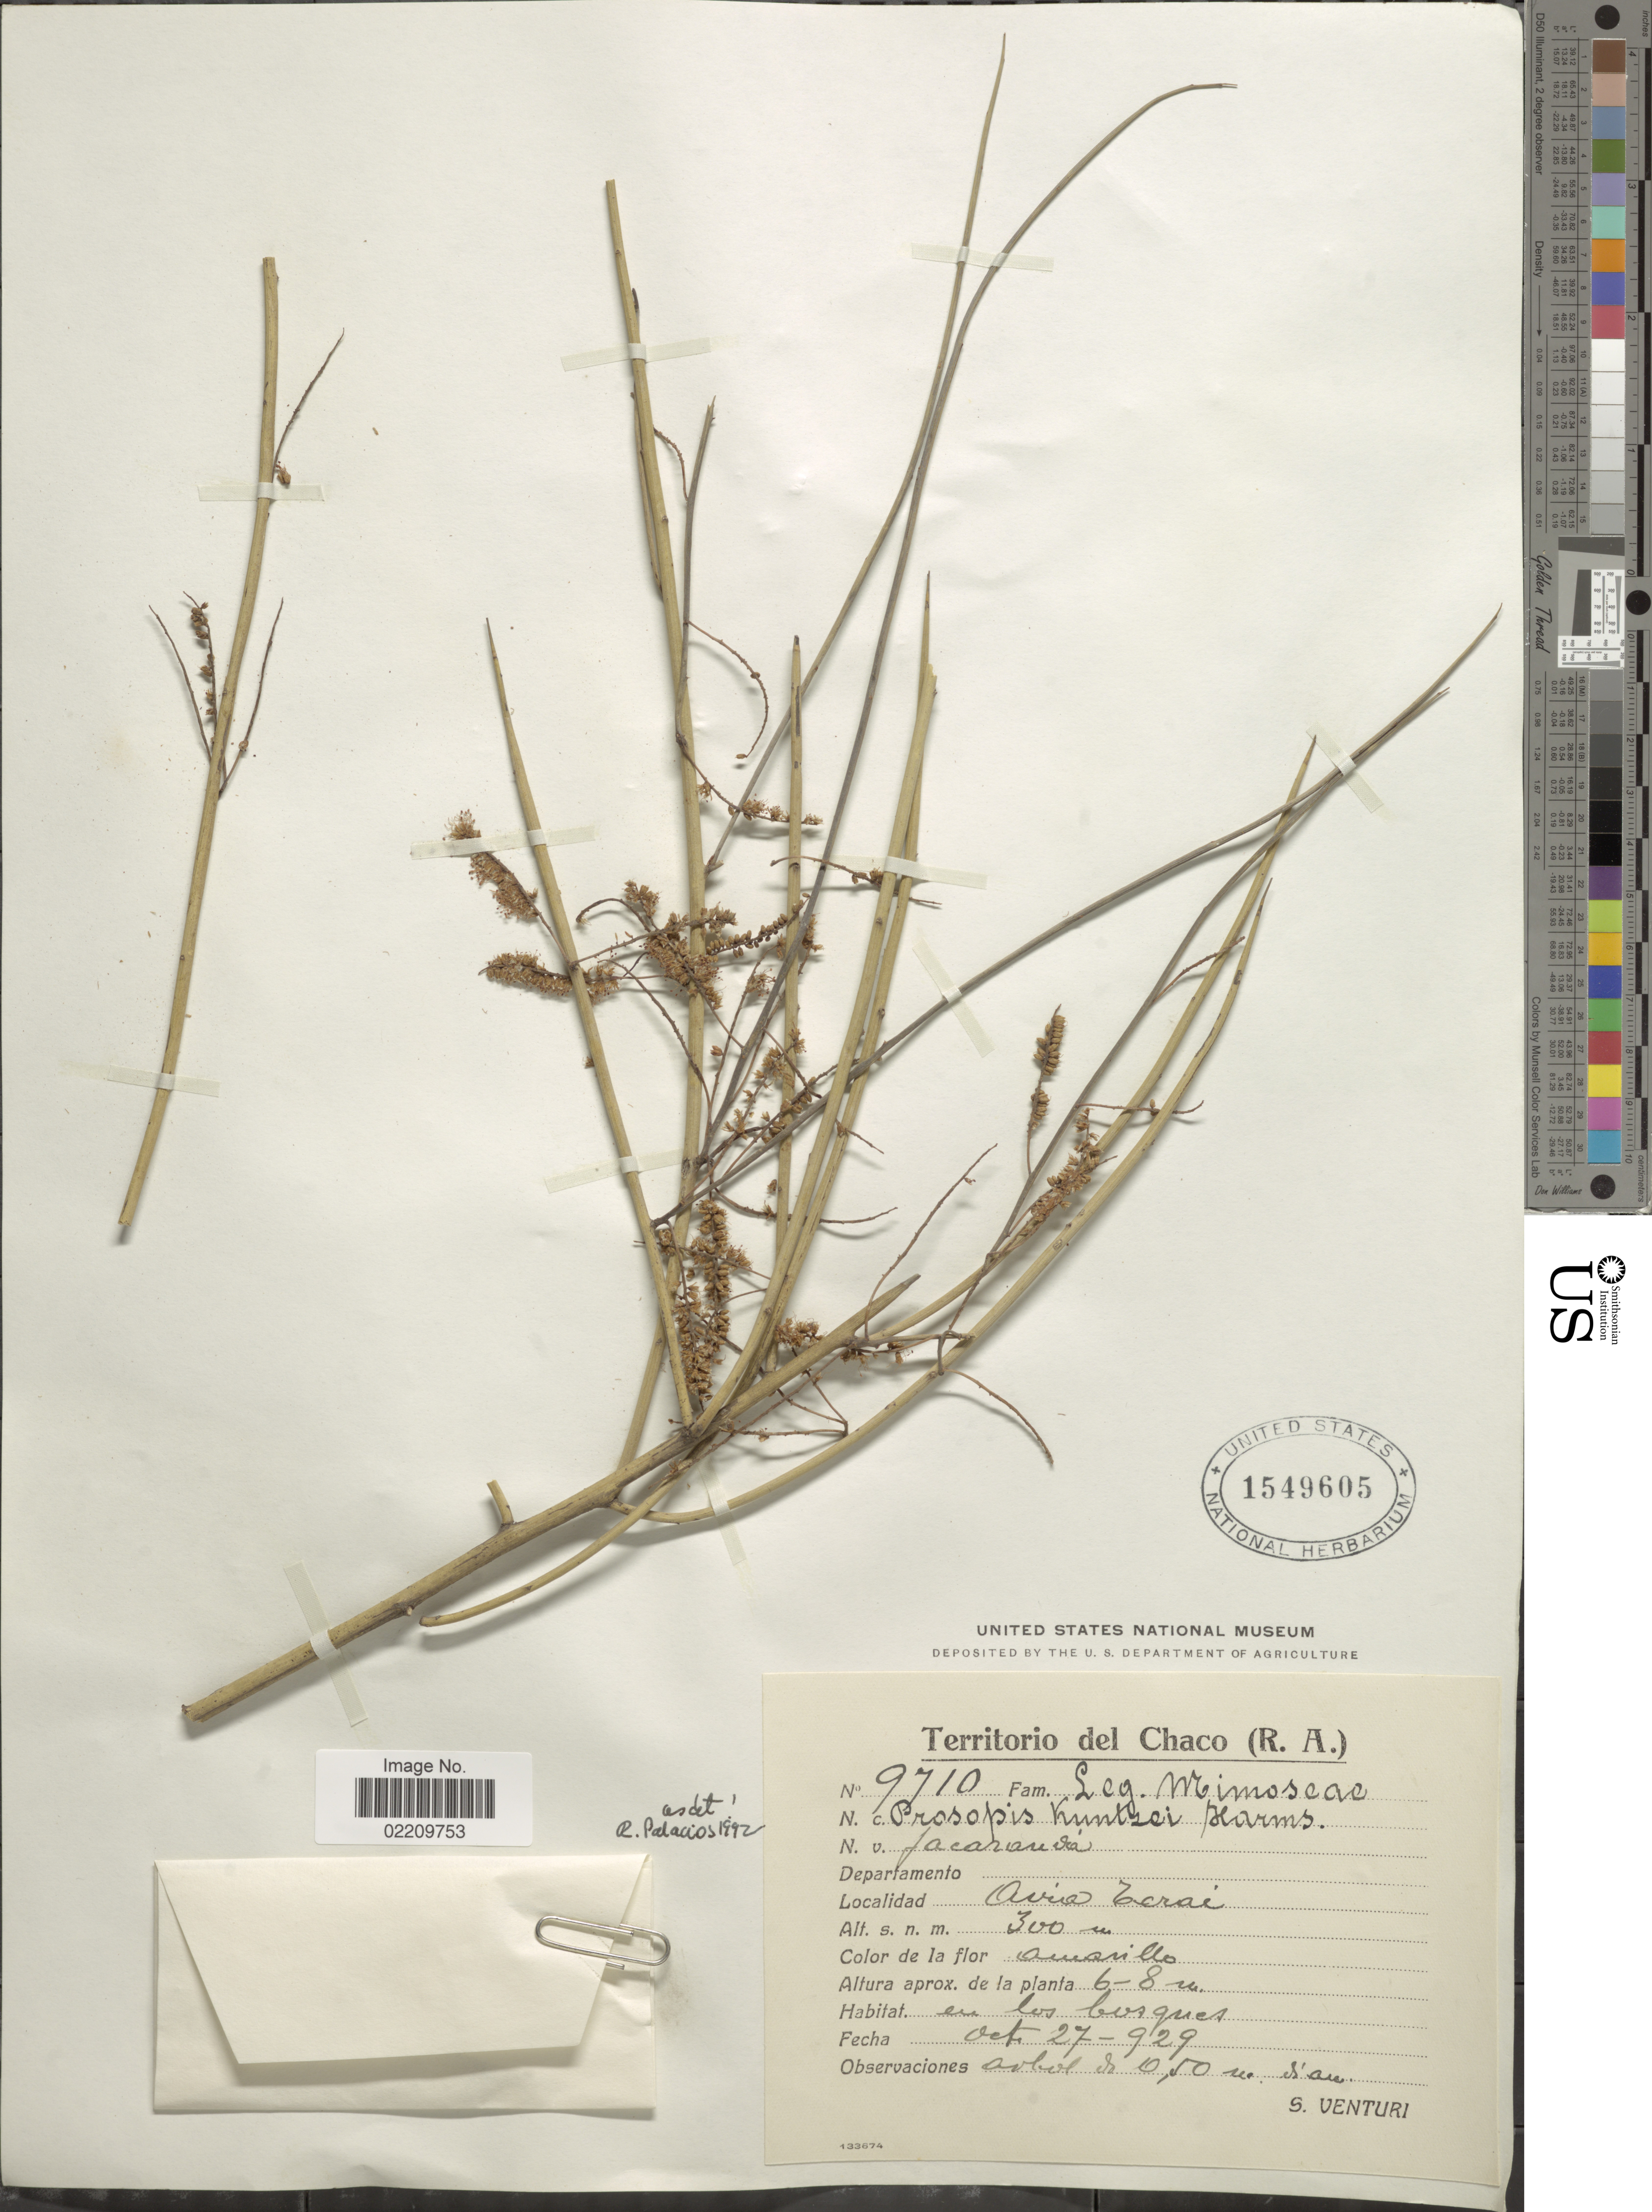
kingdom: Plantae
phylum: Tracheophyta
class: Magnoliopsida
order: Fabales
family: Fabaceae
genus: Neltuma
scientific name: Neltuma kuntzei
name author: (Harms ex Kuntze) C. E. Hughes & G.P. Lewis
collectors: S. Venturi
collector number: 9710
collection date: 1929-10-27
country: Argentina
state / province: Chaco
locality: Territorio del Chaco, (R.A.). Avia Terai.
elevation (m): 300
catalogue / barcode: US 1549605